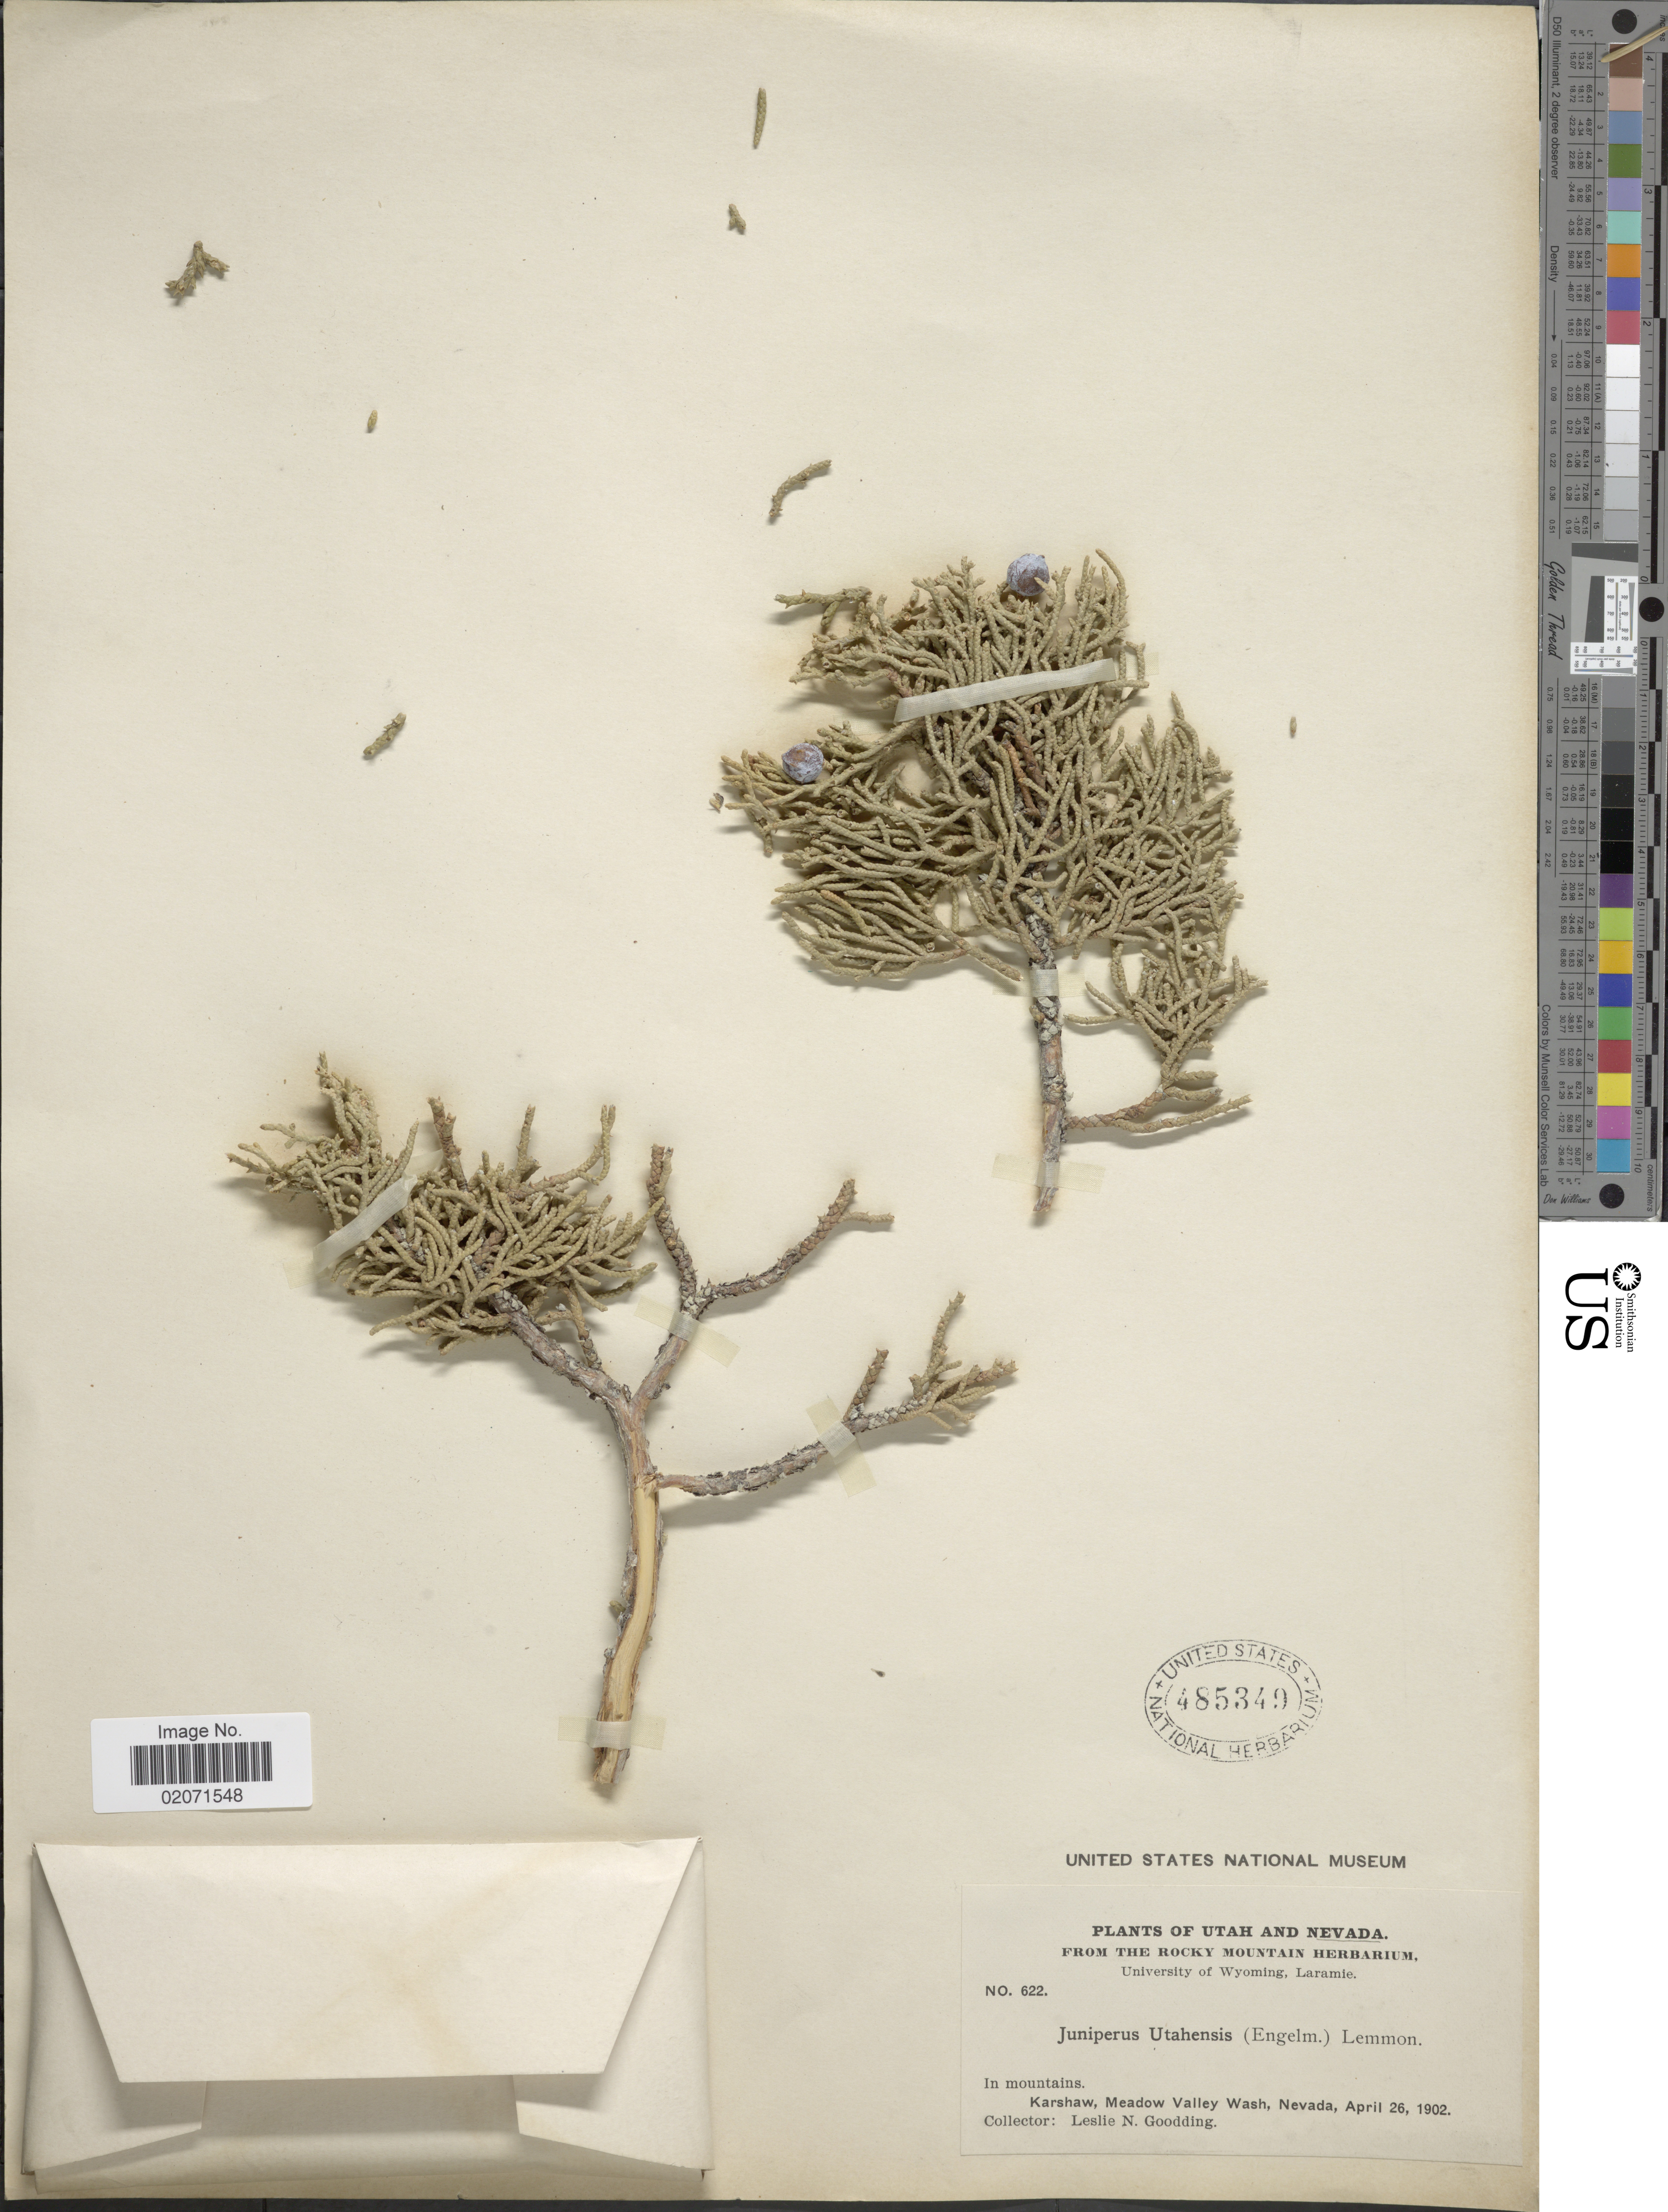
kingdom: Plantae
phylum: Tracheophyta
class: Pinopsida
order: Pinales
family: Cupressaceae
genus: Juniperus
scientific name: Juniperus osteosperma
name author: (Torr.) Little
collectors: L. N. Goodding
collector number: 622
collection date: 1902-04-26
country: United States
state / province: Nevada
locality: Utah and Nevada. In mountains. Karshaw, Meadow Valley Wash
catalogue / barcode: US 485349